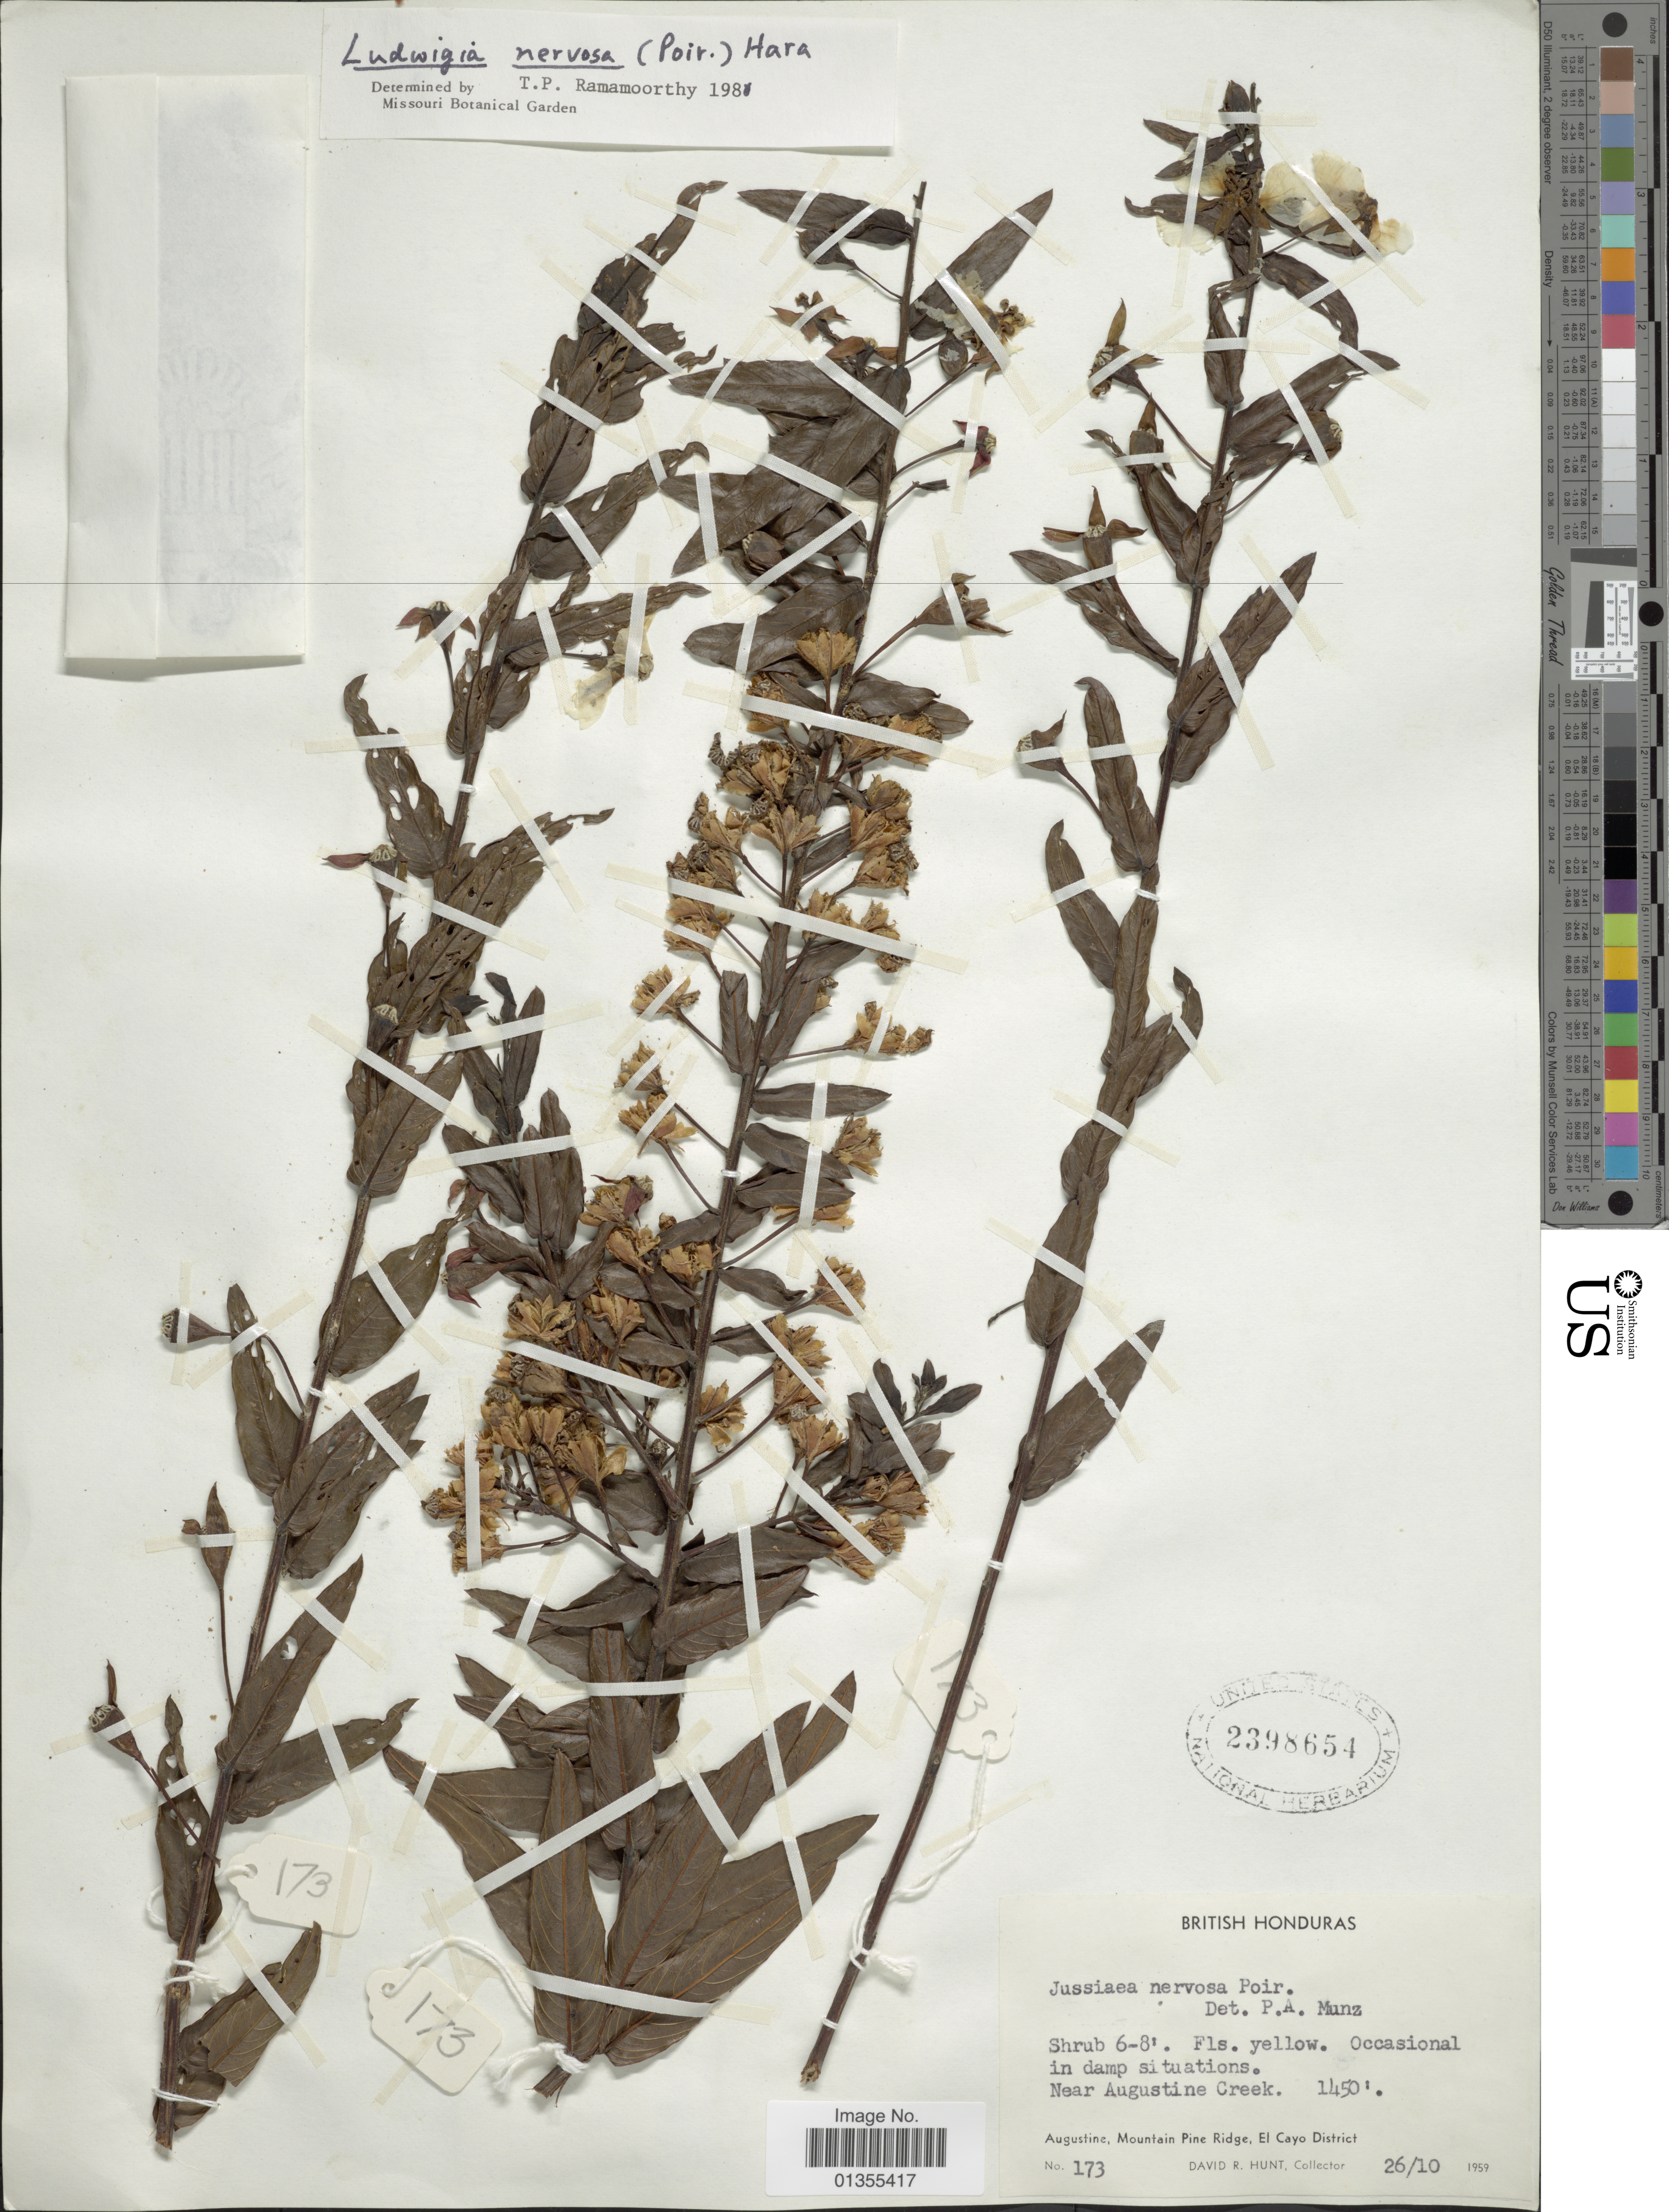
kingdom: Plantae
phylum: Tracheophyta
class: Magnoliopsida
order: Myrtales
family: Onagraceae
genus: Ludwigia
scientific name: Ludwigia nervosa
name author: (Poir.) H. Hara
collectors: D. R. Hunt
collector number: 173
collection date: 1959-10-26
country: Belize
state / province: Cayo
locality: British Honduras. Near Augustine Creek. Augustine, Mountain Pine Ridge,El Cayo District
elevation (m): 442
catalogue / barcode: US 2398654